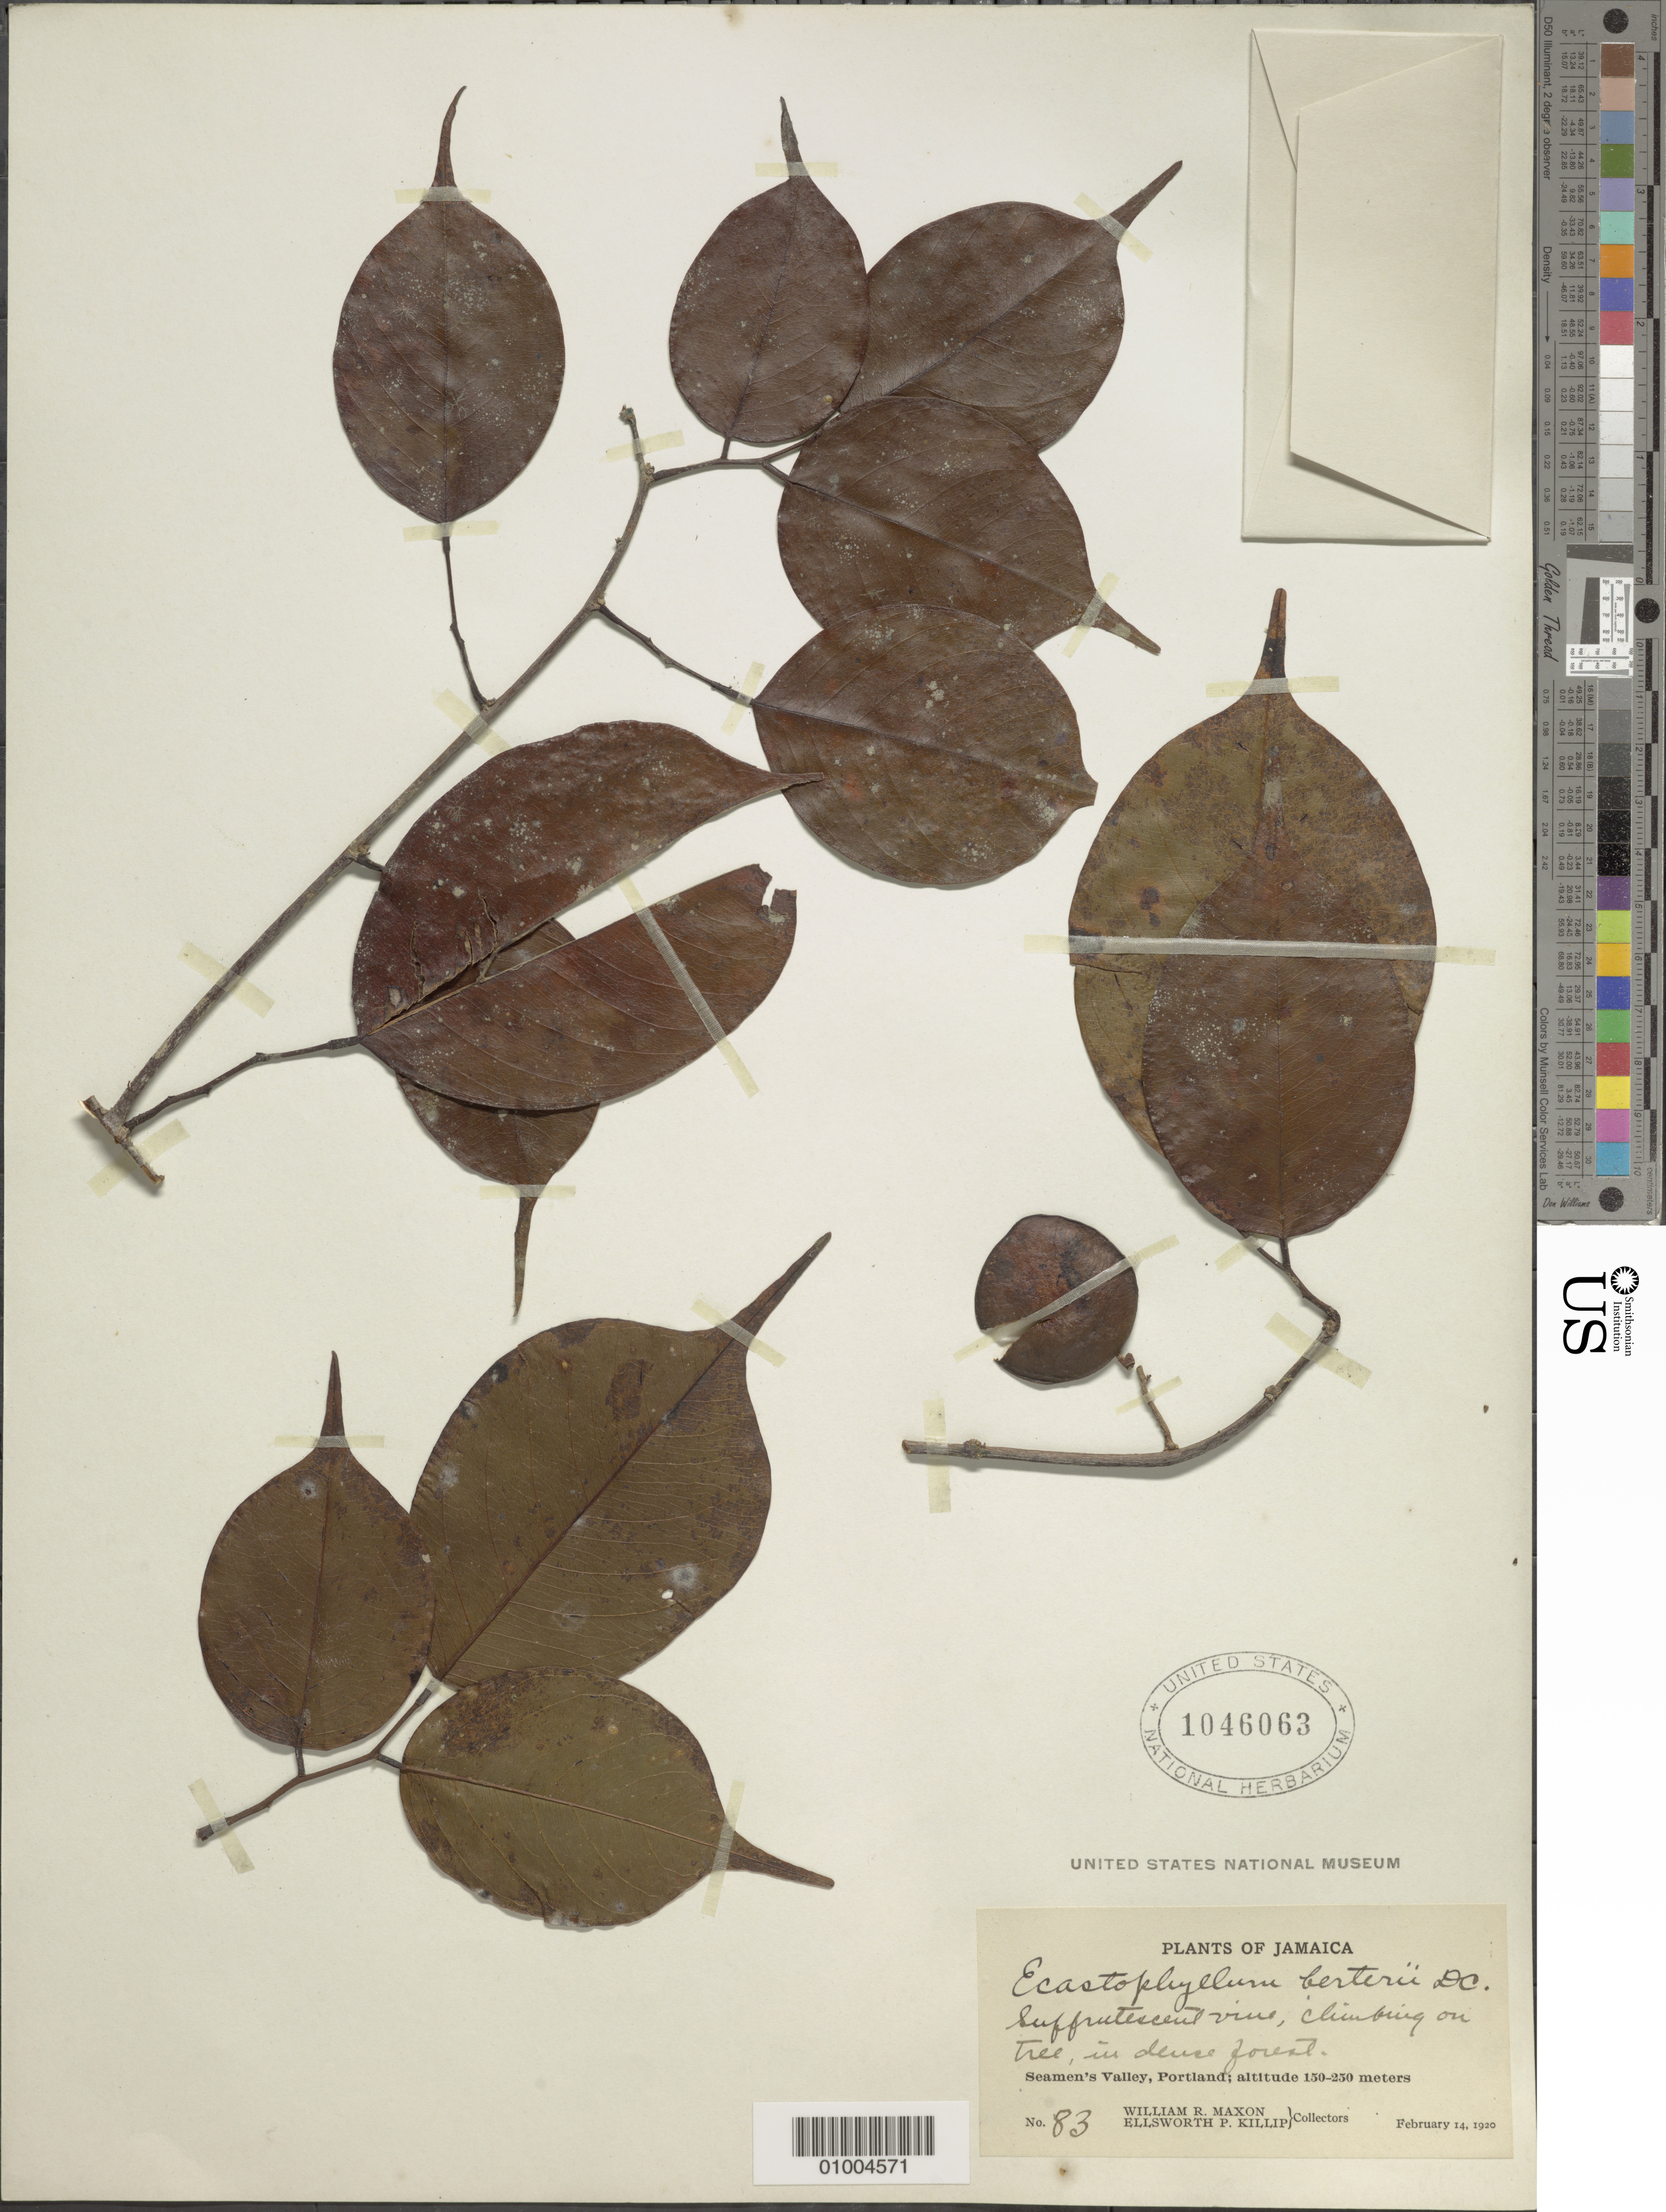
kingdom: Plantae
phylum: Tracheophyta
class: Magnoliopsida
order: Fabales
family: Fabaceae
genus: Dalbergia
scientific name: Dalbergia berteroi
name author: (DC.) Urb.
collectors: W. R. Maxon & E. P. Killip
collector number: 83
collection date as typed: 14 Feb 1920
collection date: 1920-02-14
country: Jamaica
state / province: Portland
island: Jamaica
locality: Seamen's Valley, Portland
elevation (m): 150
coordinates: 0 N, 0 E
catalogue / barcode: US 1046063